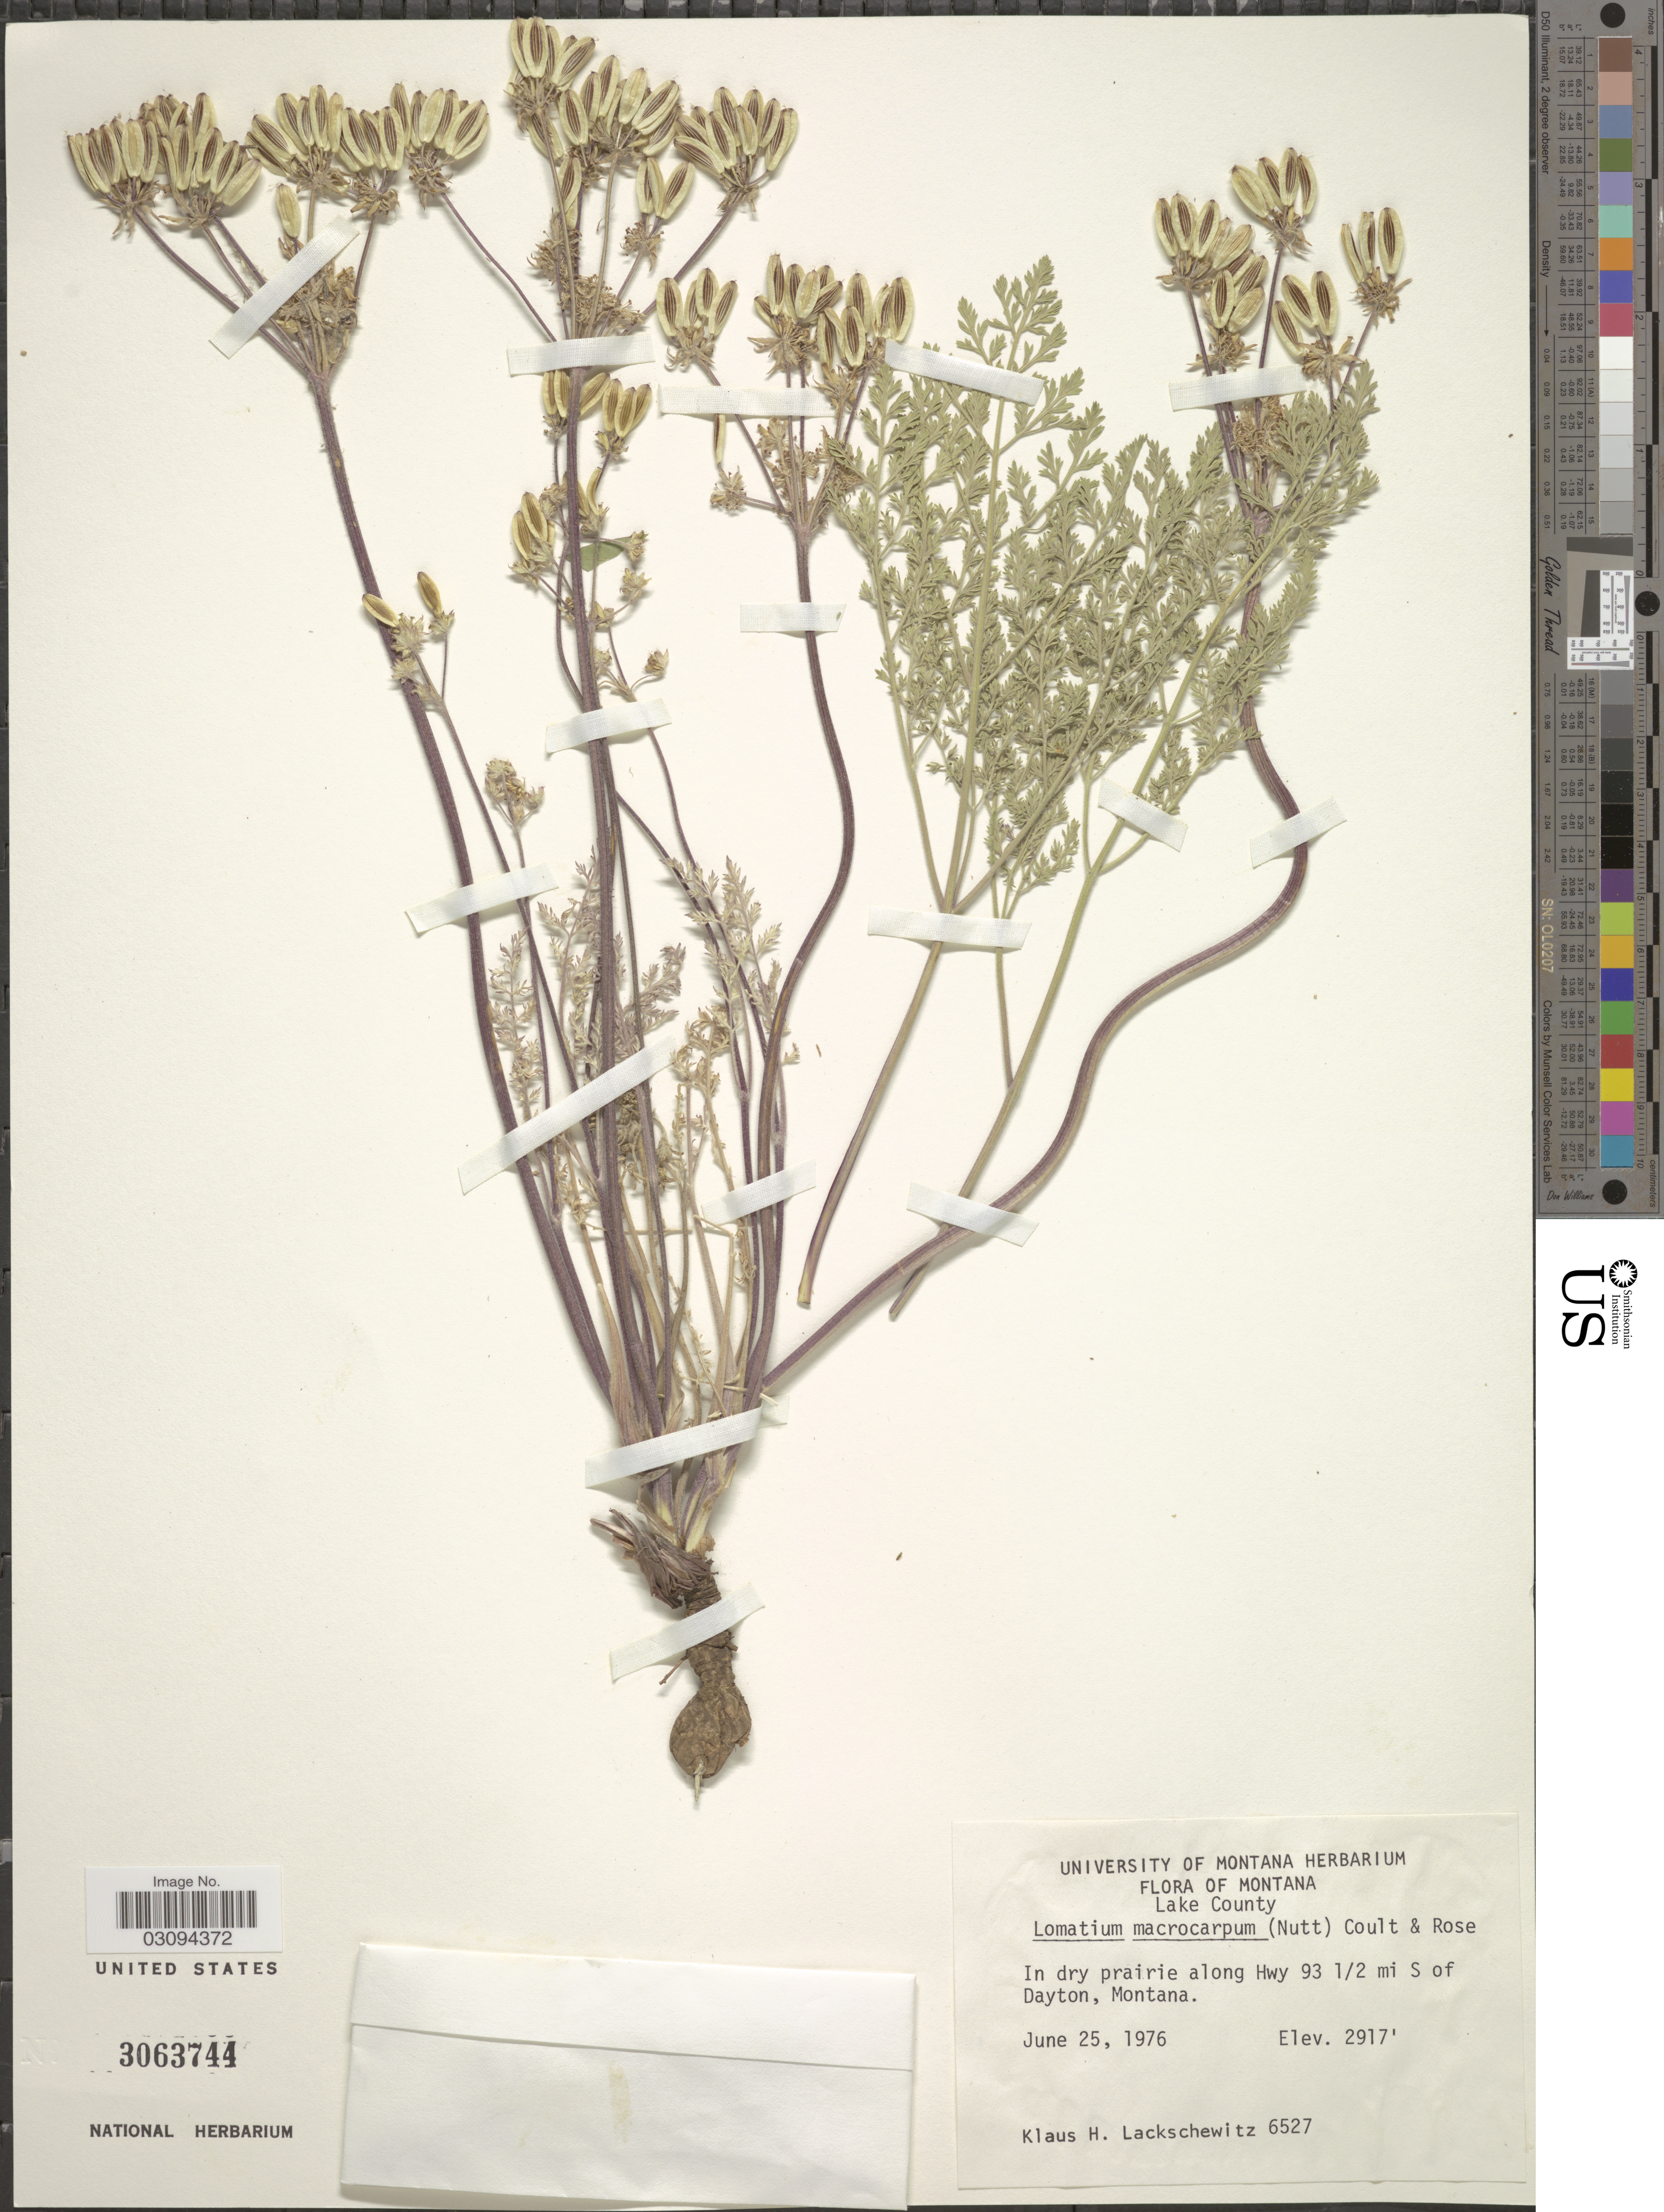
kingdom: Plantae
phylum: Tracheophyta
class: Magnoliopsida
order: Apiales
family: Apiaceae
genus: Lomatium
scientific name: Lomatium macrocarpum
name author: (Hook. et al.) J.M. Coult. & Rose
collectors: K. Lackschewitz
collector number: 6527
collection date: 1976-06-25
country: United States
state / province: Montana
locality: Lake County. In dry prairie along Hwy 93 ½ mi S of Dayton.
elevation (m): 889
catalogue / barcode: US 3063744